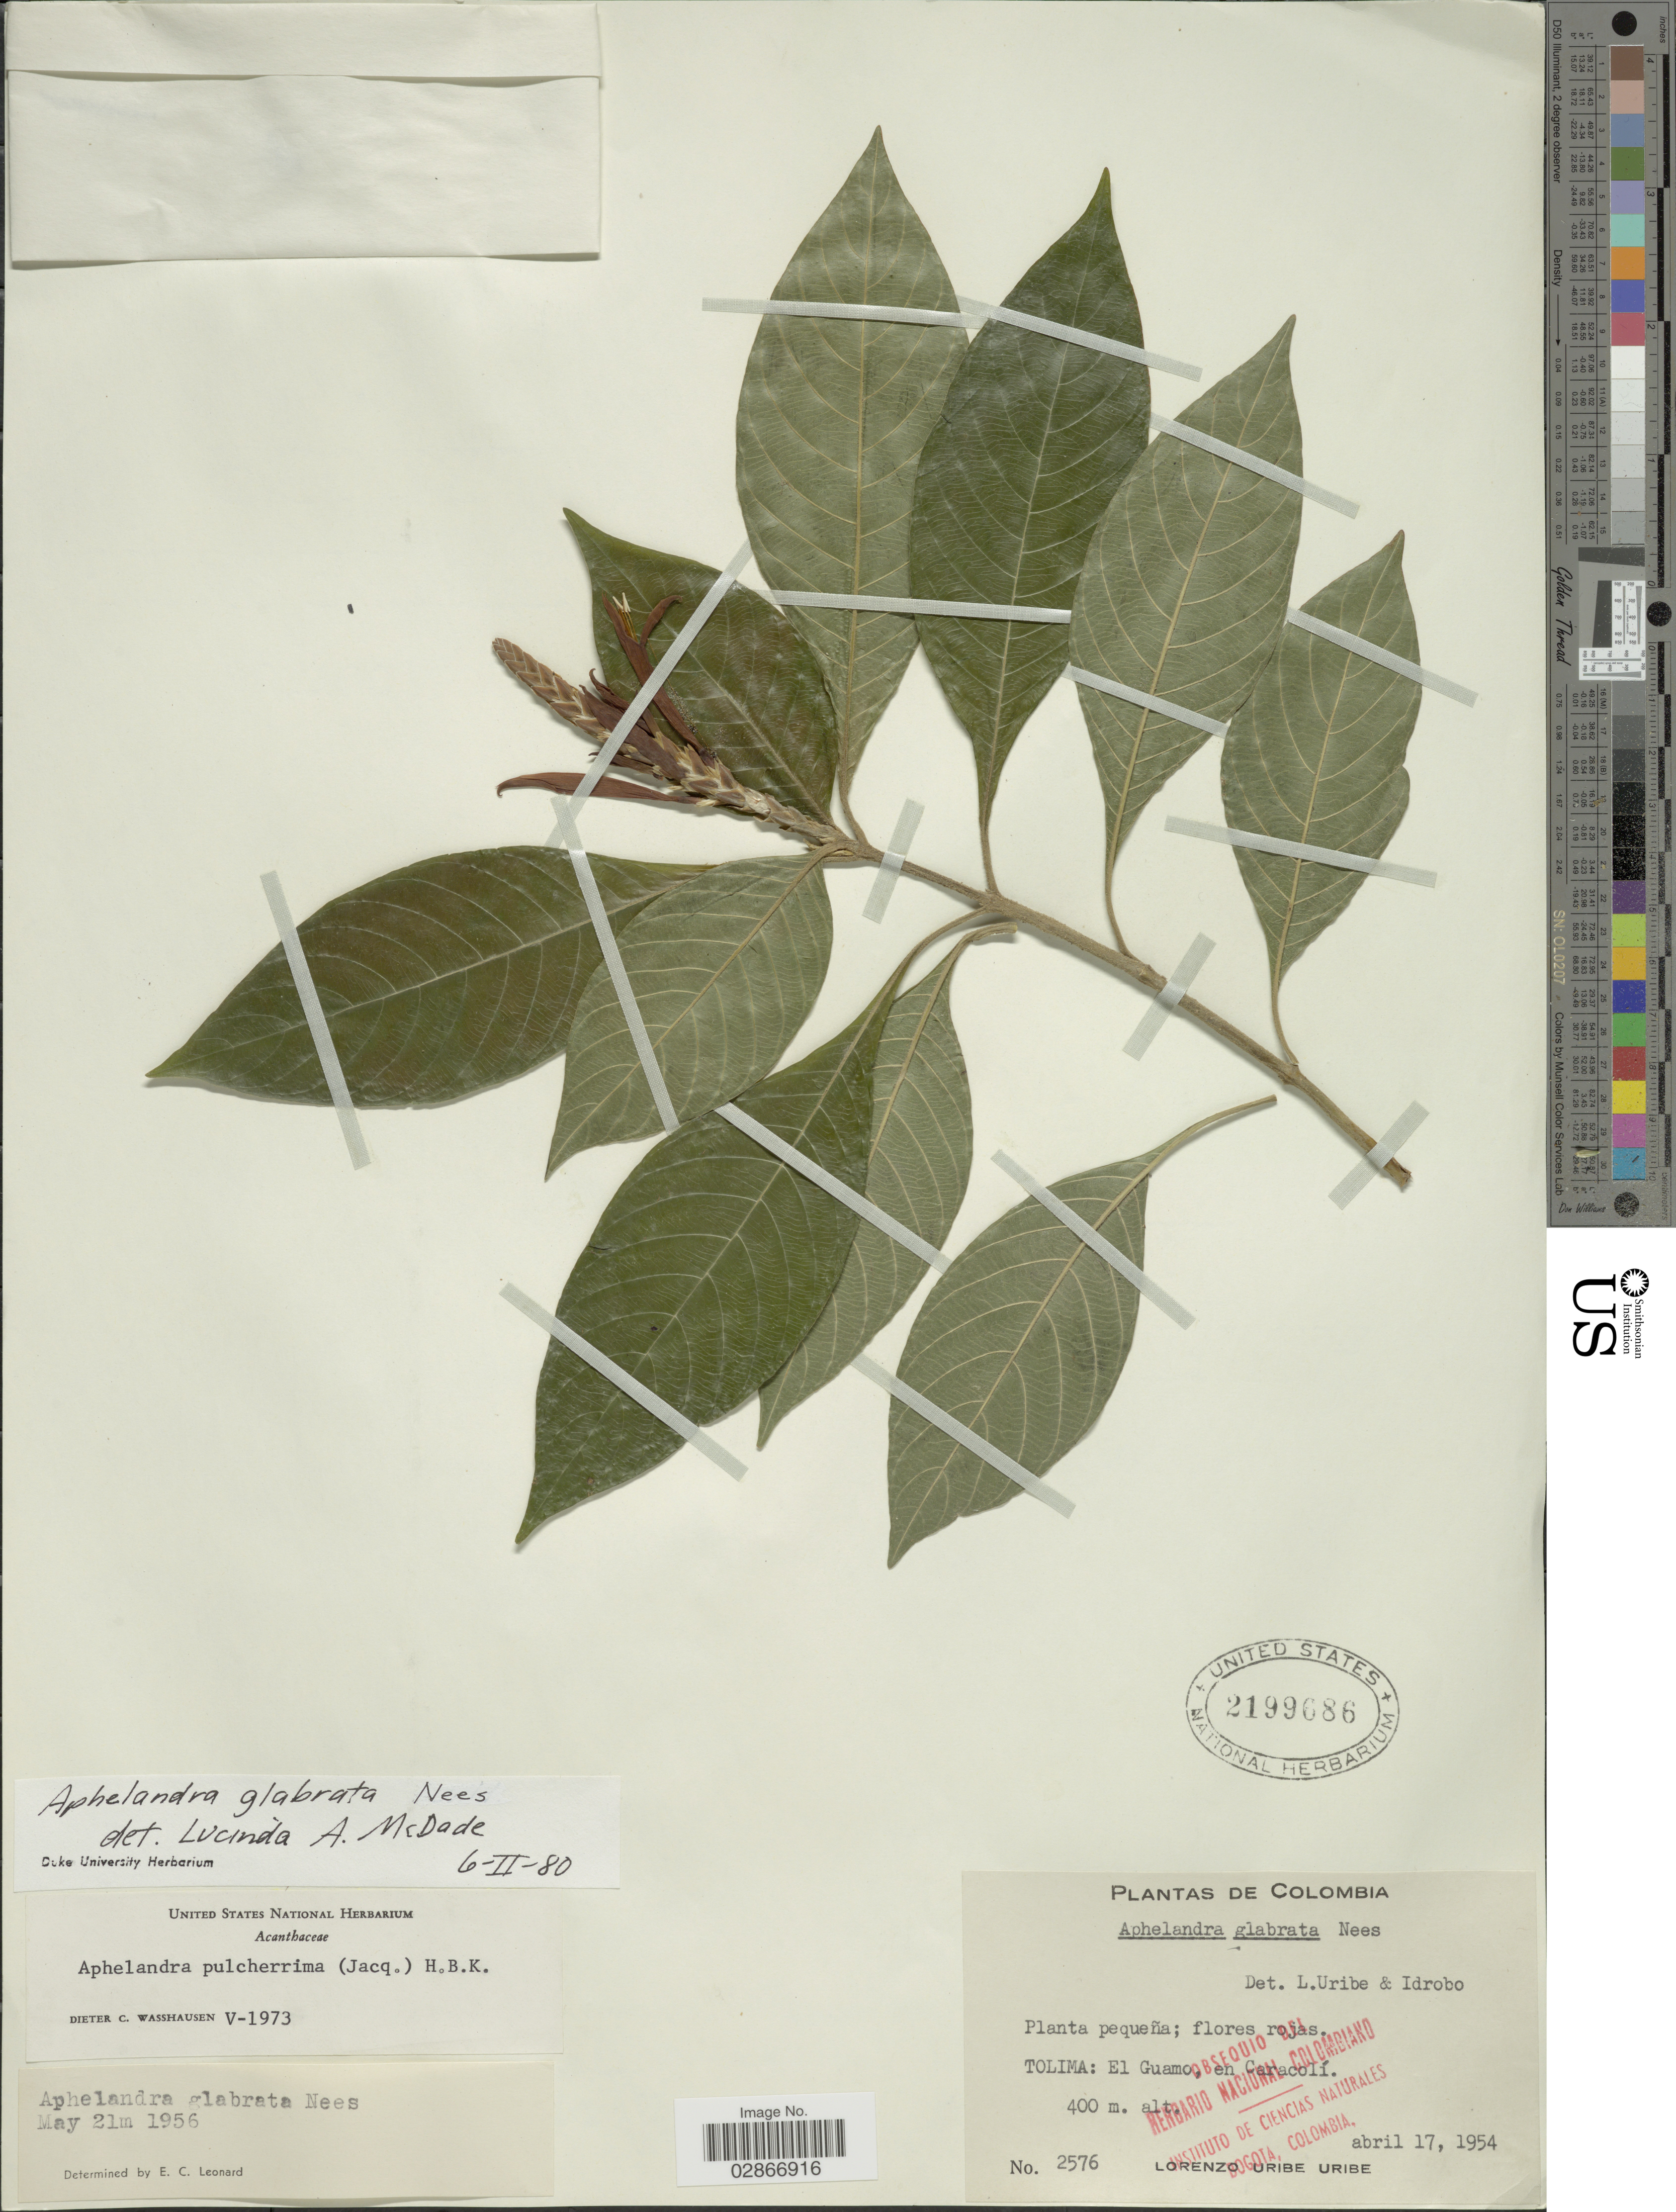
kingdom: Plantae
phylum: Tracheophyta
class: Magnoliopsida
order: Lamiales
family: Acanthaceae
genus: Aphelandra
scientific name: Aphelandra glabrata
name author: Willd. ex Nees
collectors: L. Uribe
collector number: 2576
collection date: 1954-04-17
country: Colombia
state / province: Tolima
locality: El Guamo, en Caracolí.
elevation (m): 400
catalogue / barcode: US 2199686